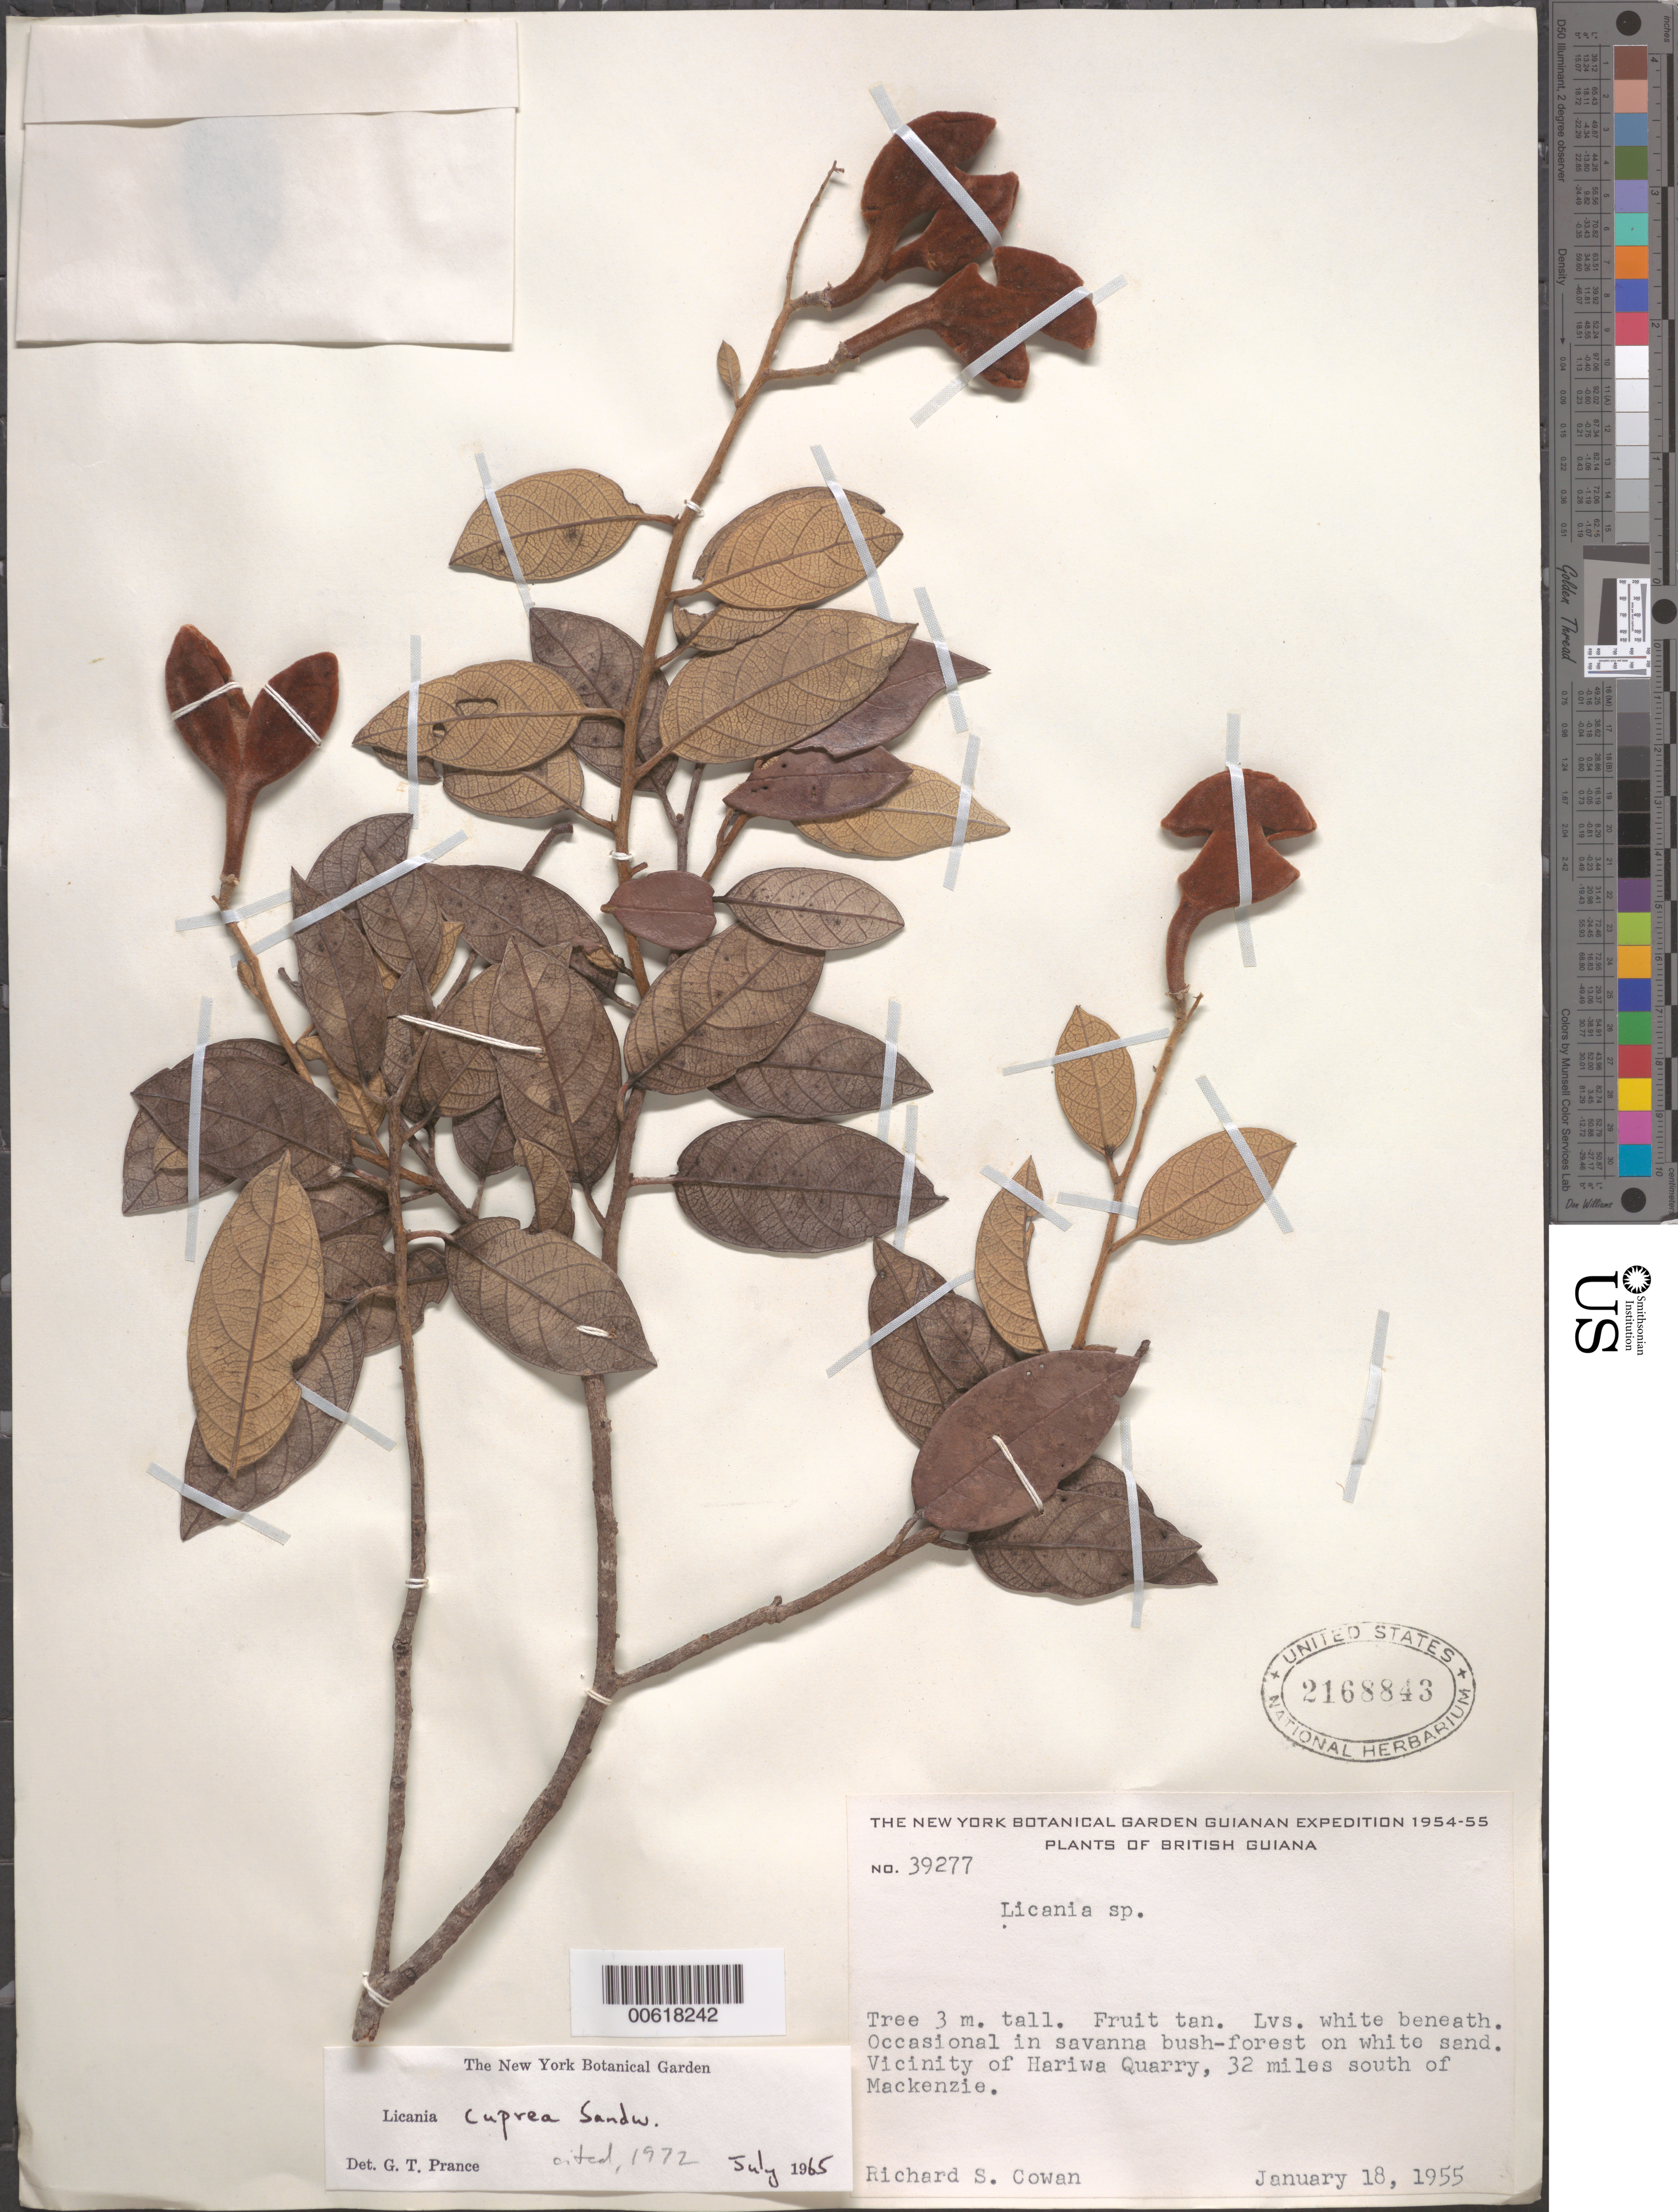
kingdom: Plantae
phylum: Tracheophyta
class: Magnoliopsida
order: Malpighiales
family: Chrysobalanaceae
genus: Licania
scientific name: Licania cuprea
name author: Sandwith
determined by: Prance, G. T.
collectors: R. S. Cowan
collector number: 39277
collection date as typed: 18-Jan-55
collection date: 1955-01-18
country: Guyana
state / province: U. Demerara-Berbice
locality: Hariwa Quarry, 32 mi. S of Mackenzie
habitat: Savanna bush-forest on white sand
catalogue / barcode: US 2168843